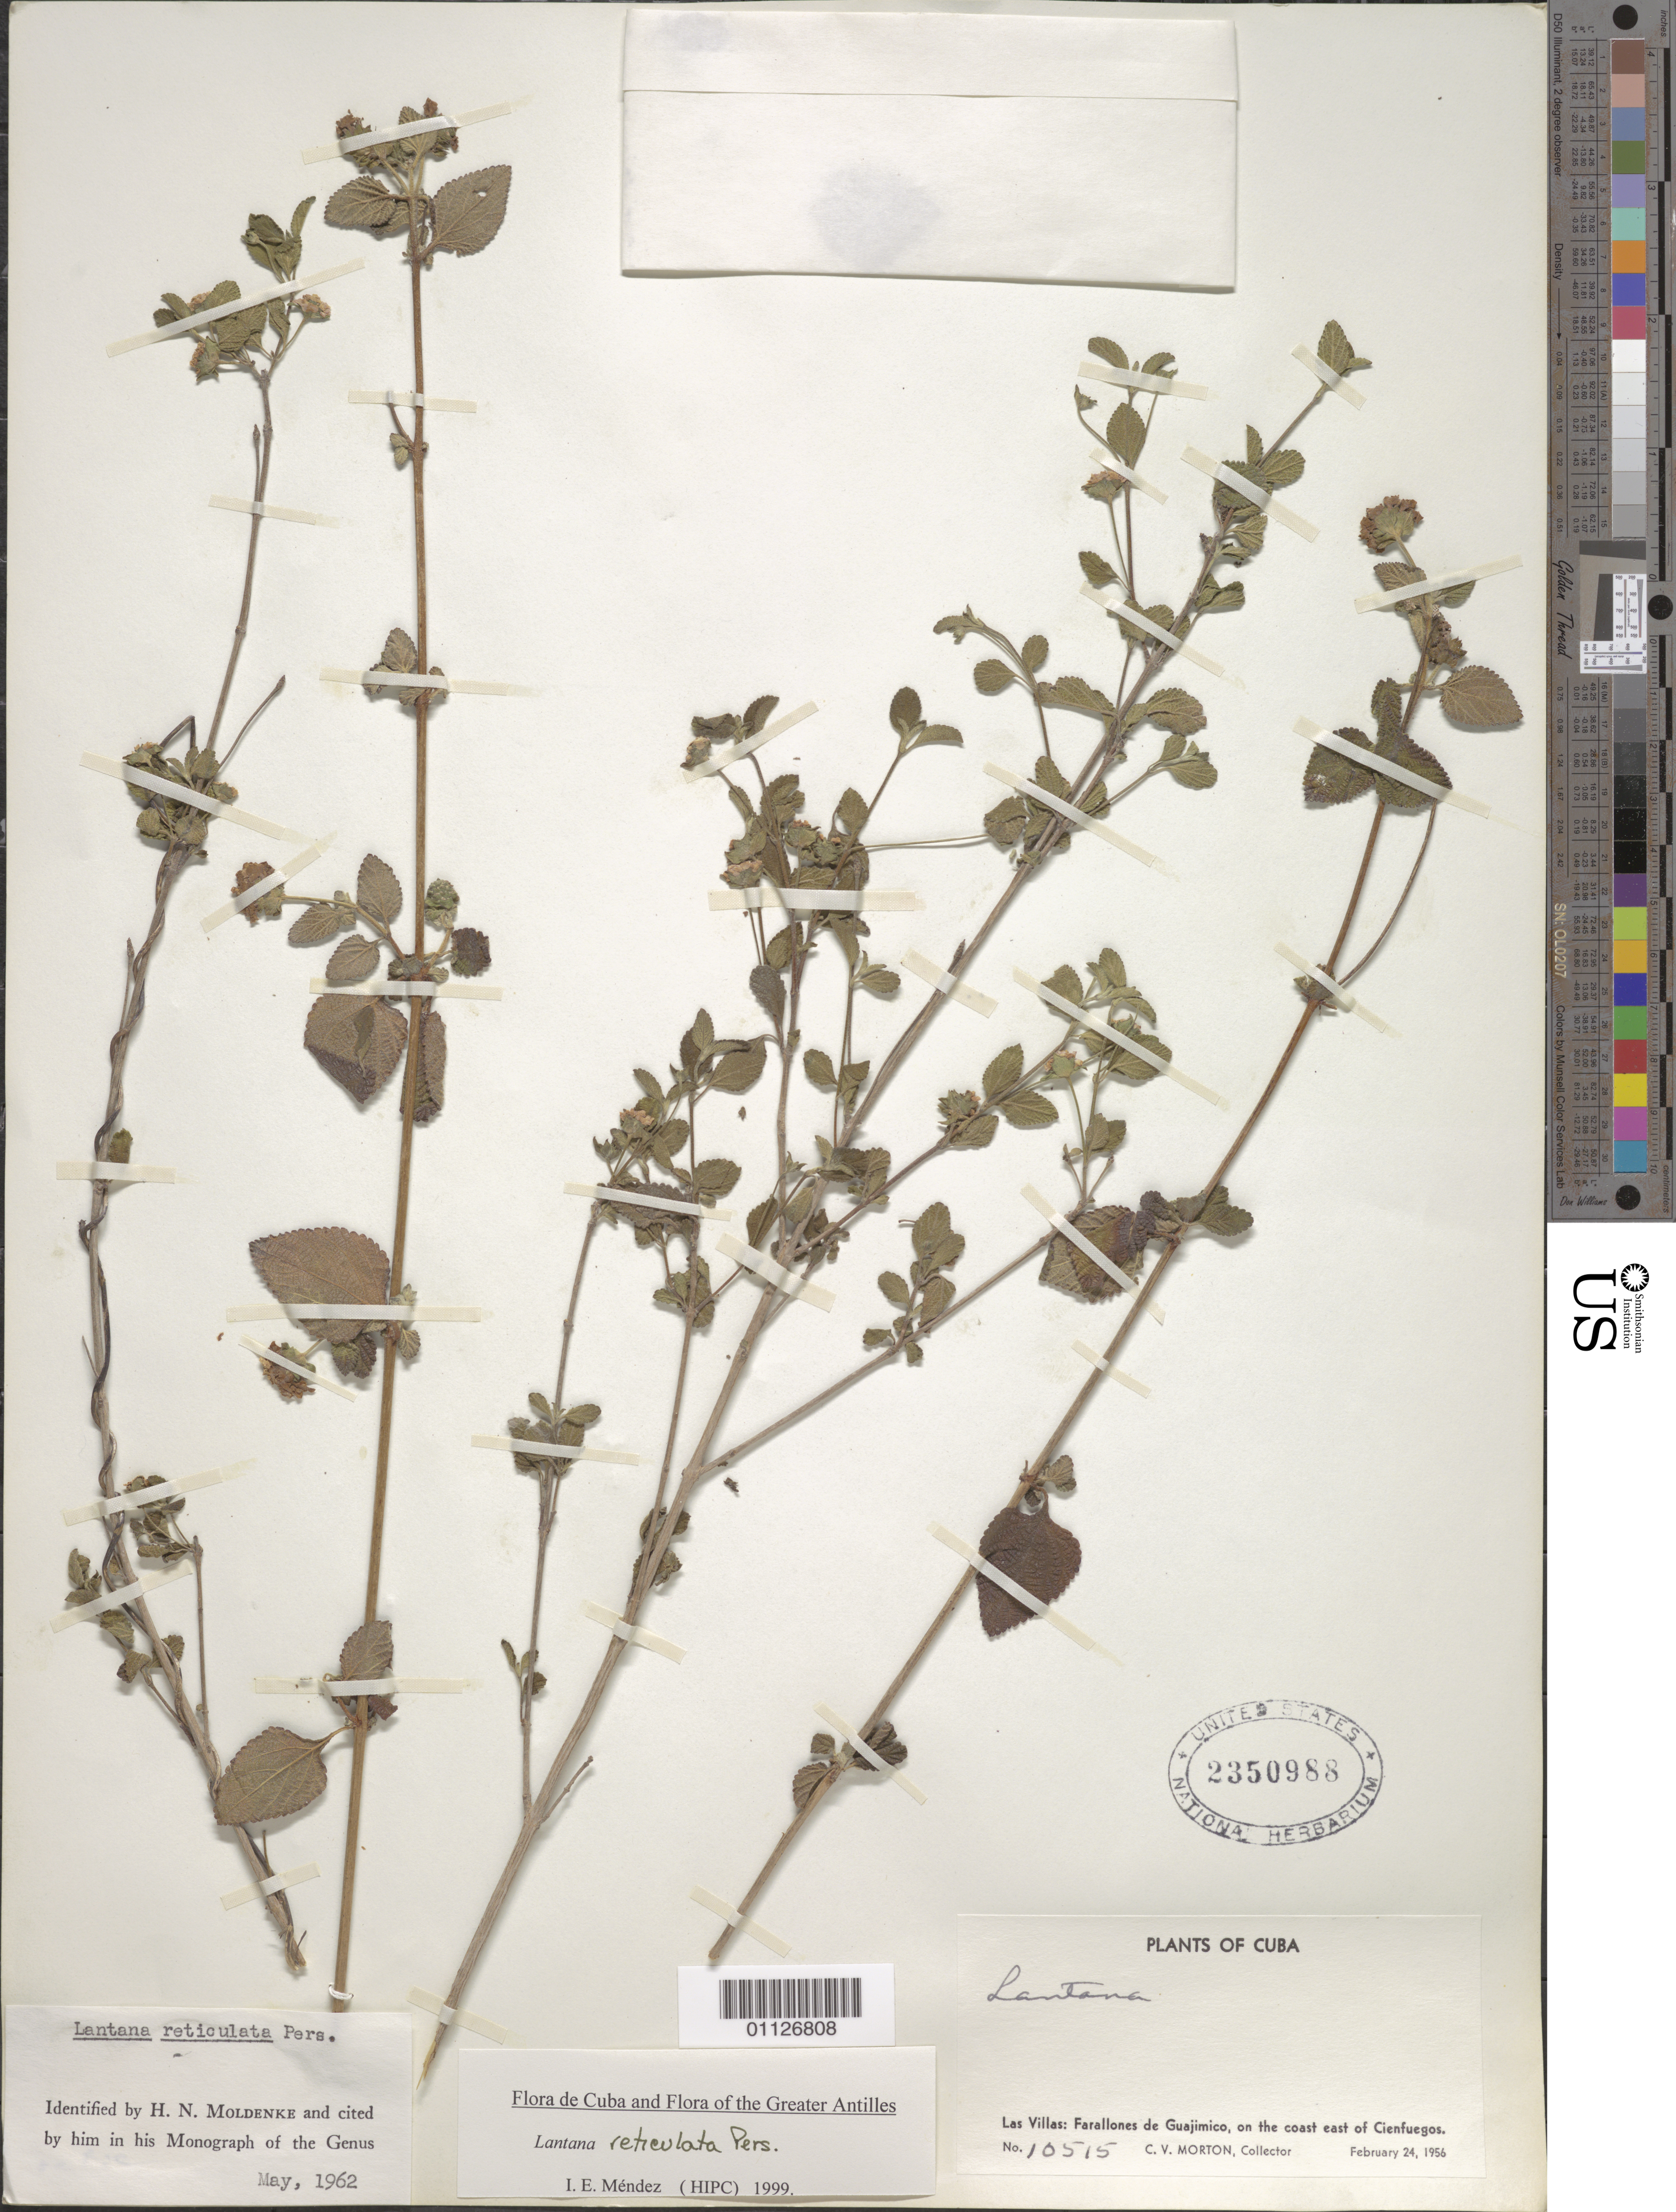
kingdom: Plantae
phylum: Tracheophyta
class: Magnoliopsida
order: Lamiales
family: Verbenaceae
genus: Lantana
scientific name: Lantana reticulata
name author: Pers.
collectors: C. V. Morton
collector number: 10515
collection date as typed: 24 Feb 1956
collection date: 1956-02-24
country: Cuba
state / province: Cienfuegos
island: Cuba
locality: Las Villas: Farallones de Guajimico, on the coast E of Cienfuegos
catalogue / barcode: US 2350988